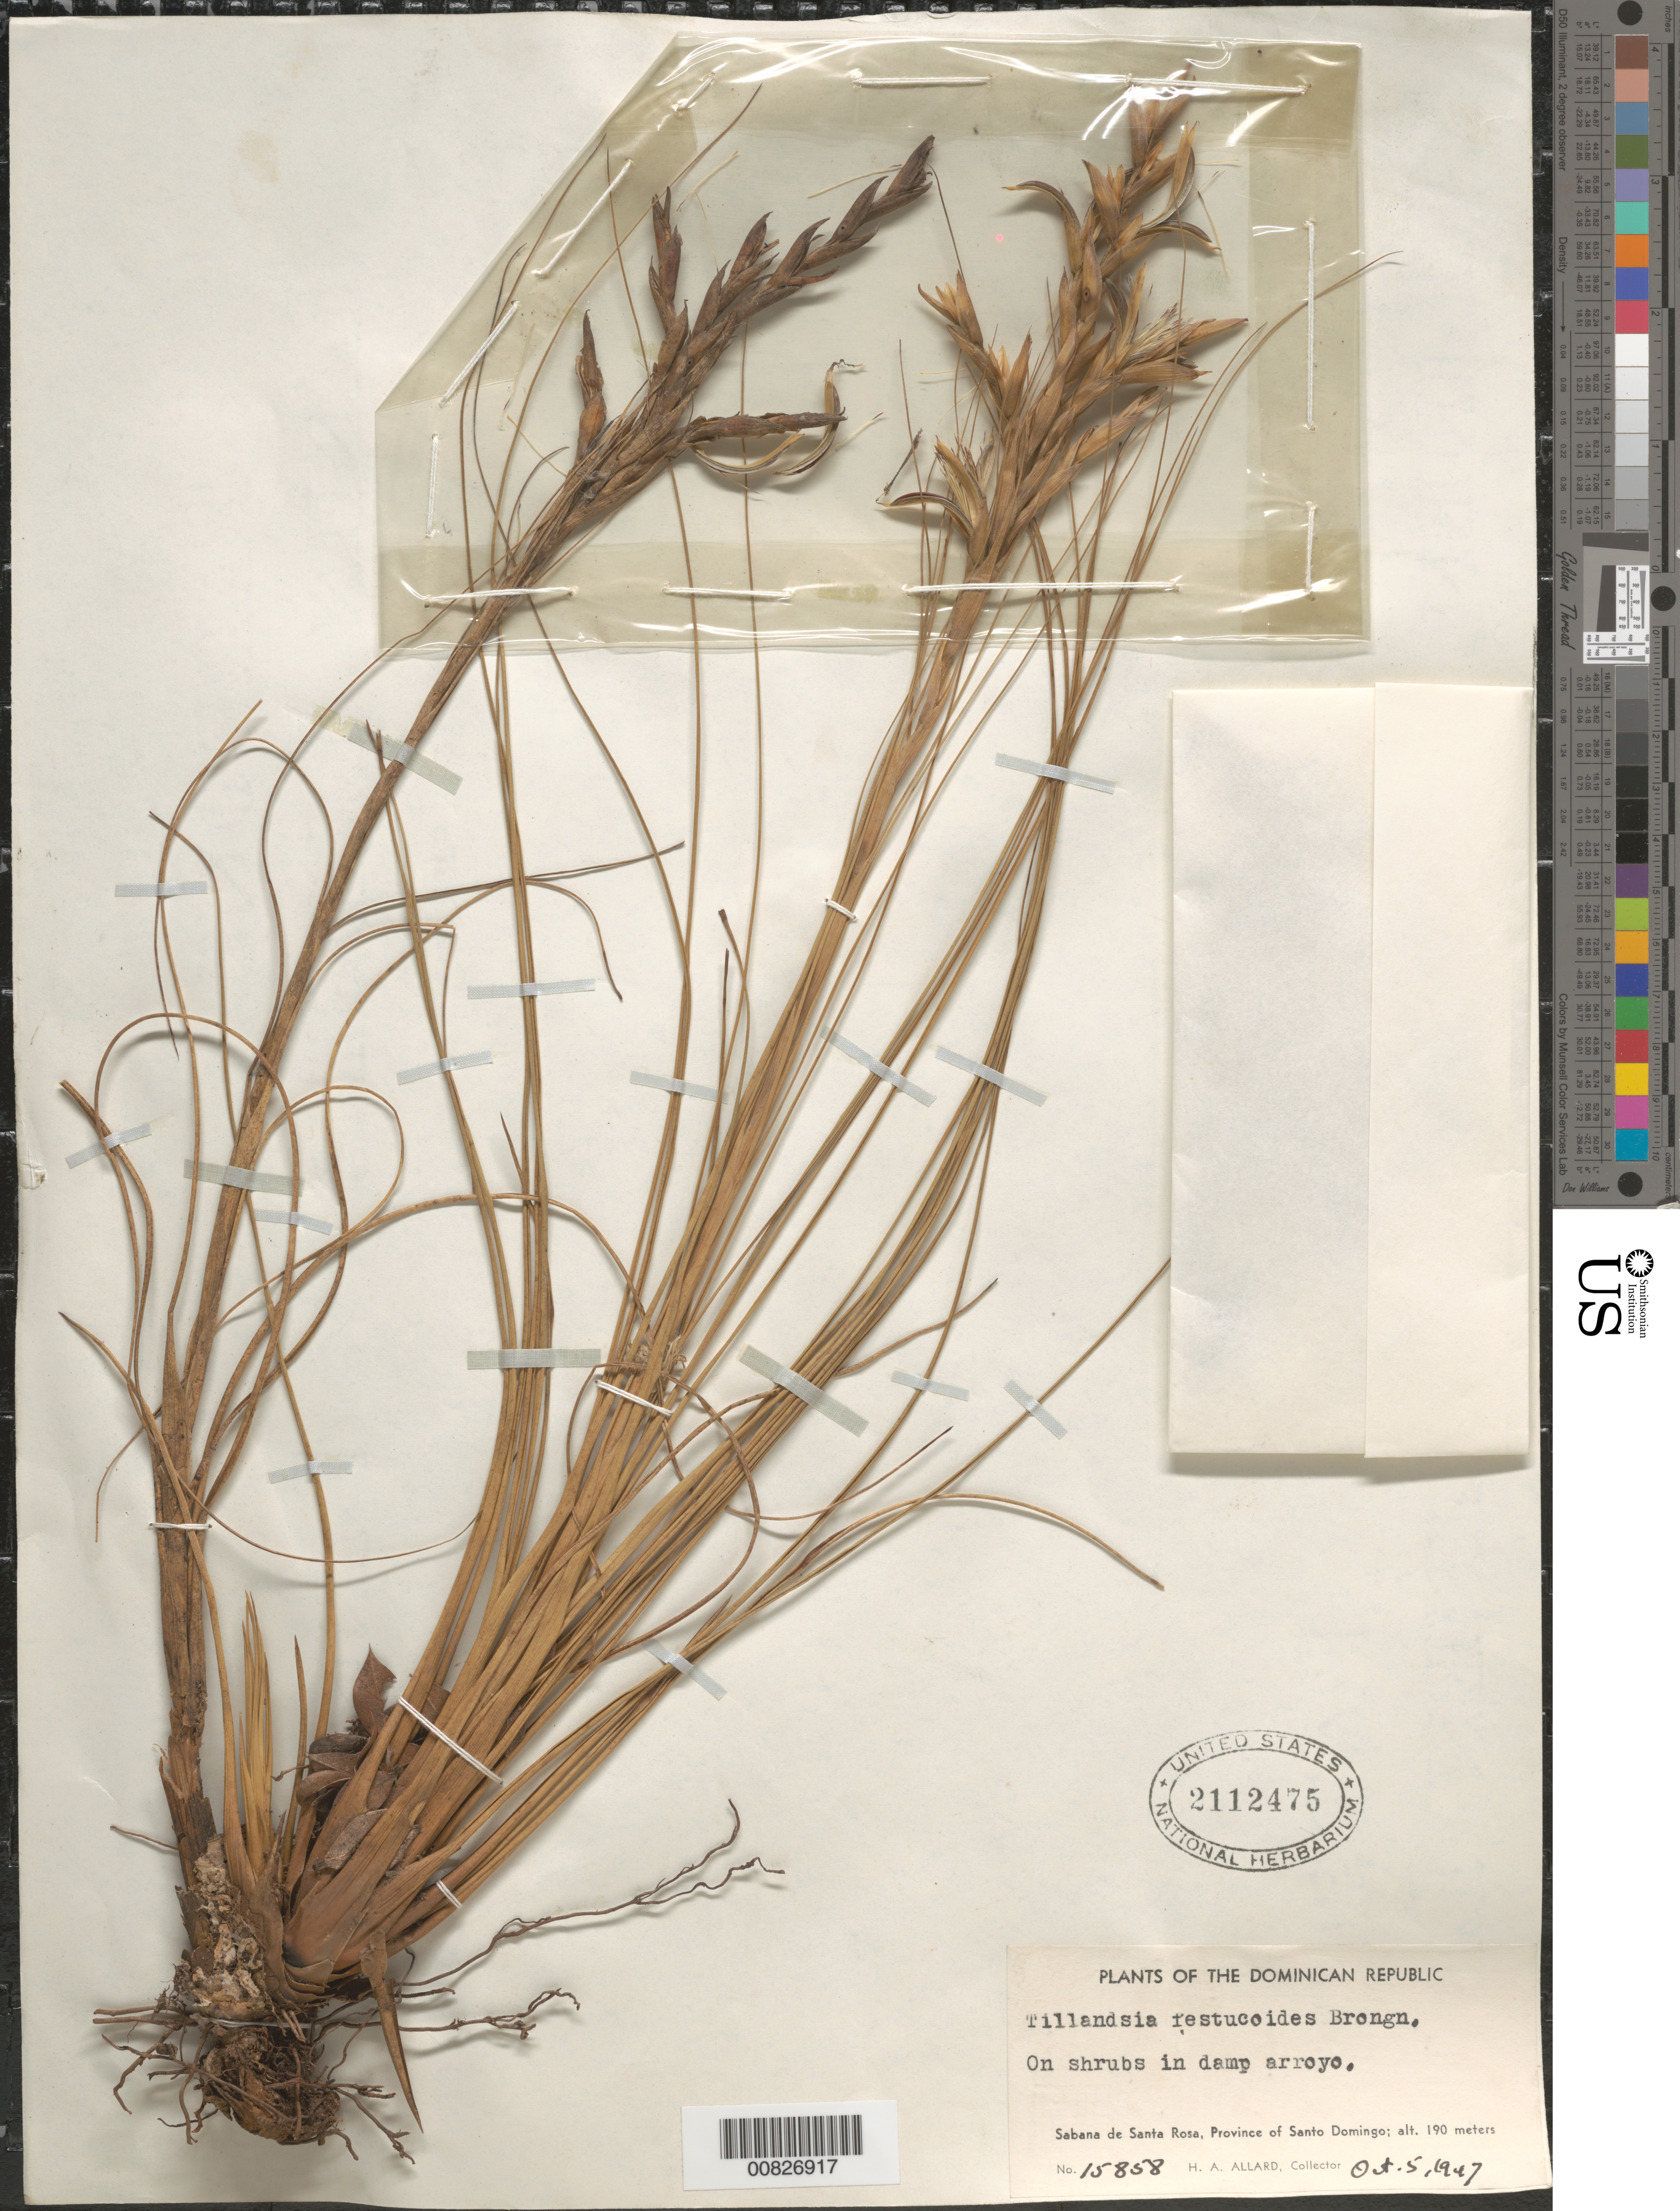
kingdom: Plantae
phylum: Tracheophyta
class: Liliopsida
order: Poales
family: Bromeliaceae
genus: Tillandsia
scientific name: Tillandsia festucoides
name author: Brongn. ex Mez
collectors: H. A. Allard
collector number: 15858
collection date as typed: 05 Oct 1947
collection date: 1947-10-05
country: Dominican Republic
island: Hispaniola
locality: Sabana de Santa Rosa, Province of Santo Domingo.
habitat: On shrubs on damp arroyo.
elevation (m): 190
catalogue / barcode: US 2112475